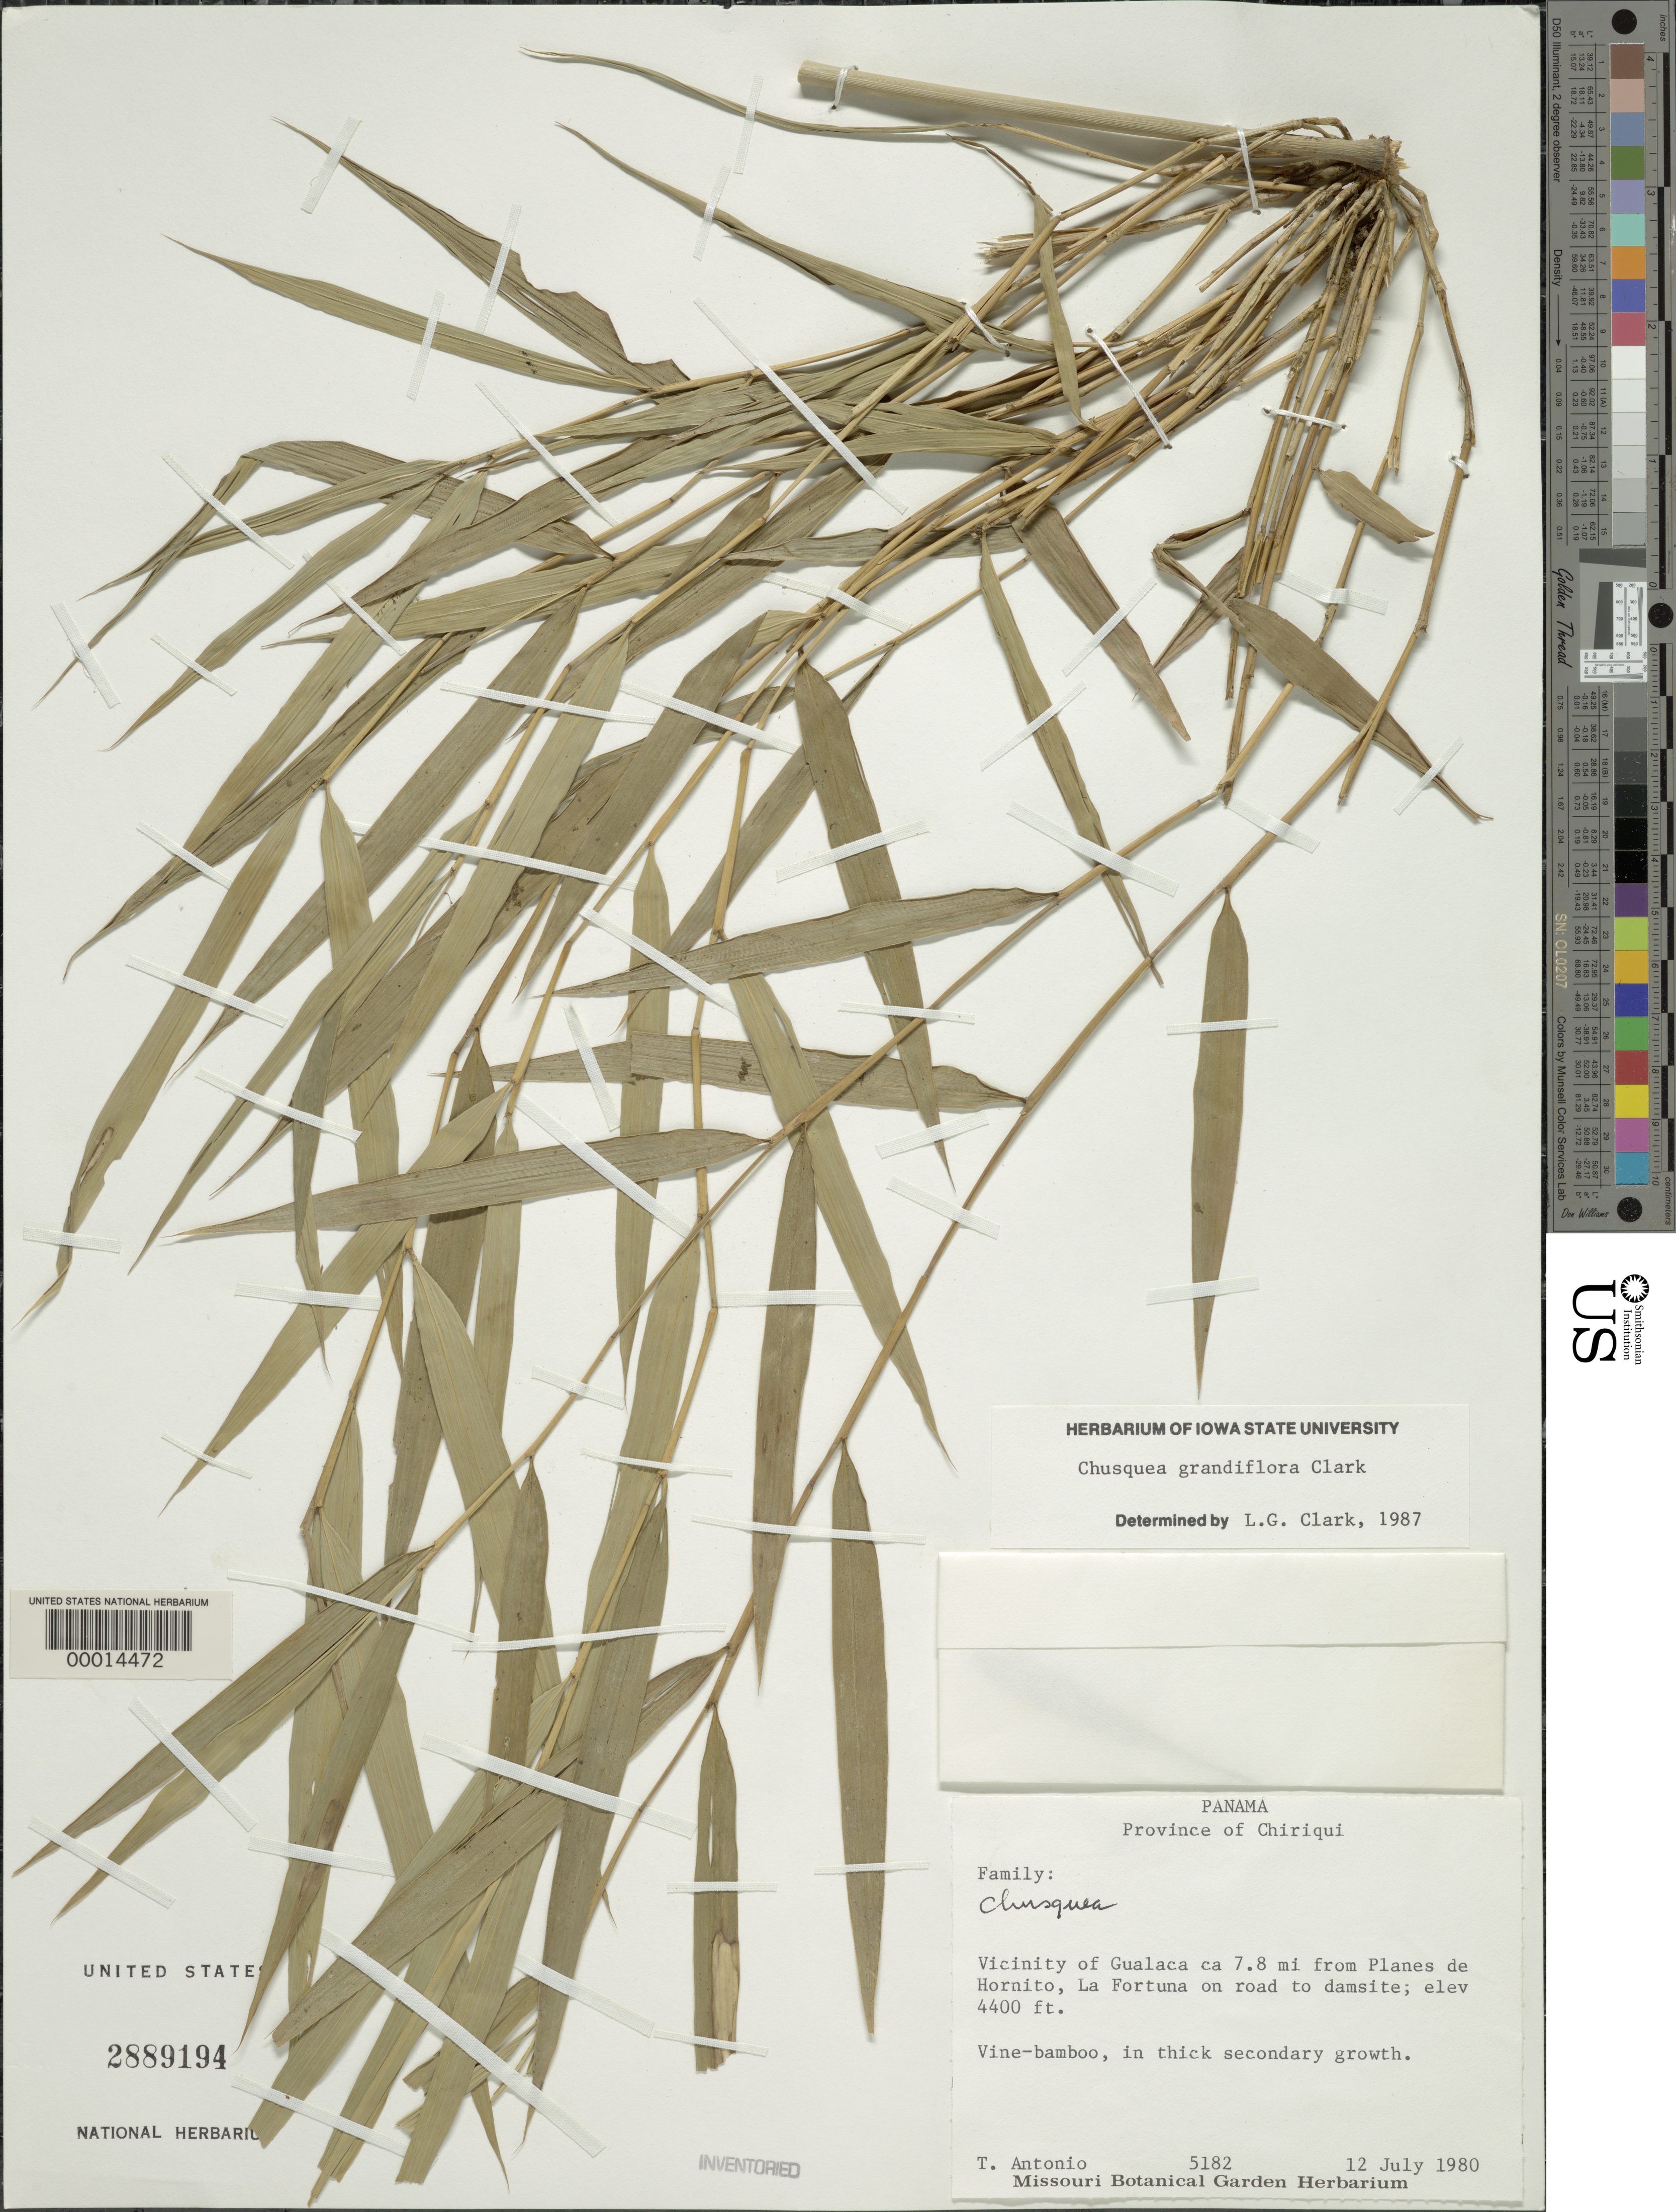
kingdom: Plantae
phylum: Tracheophyta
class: Liliopsida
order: Poales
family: Poaceae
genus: Chusquea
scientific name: Chusquea grandiflora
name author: L.G. Clark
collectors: T. Antonio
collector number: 5182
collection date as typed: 12 Jul 1980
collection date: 1980-07-12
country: Panama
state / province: Chiriquí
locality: Gualaca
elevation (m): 1342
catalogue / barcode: US 2889194